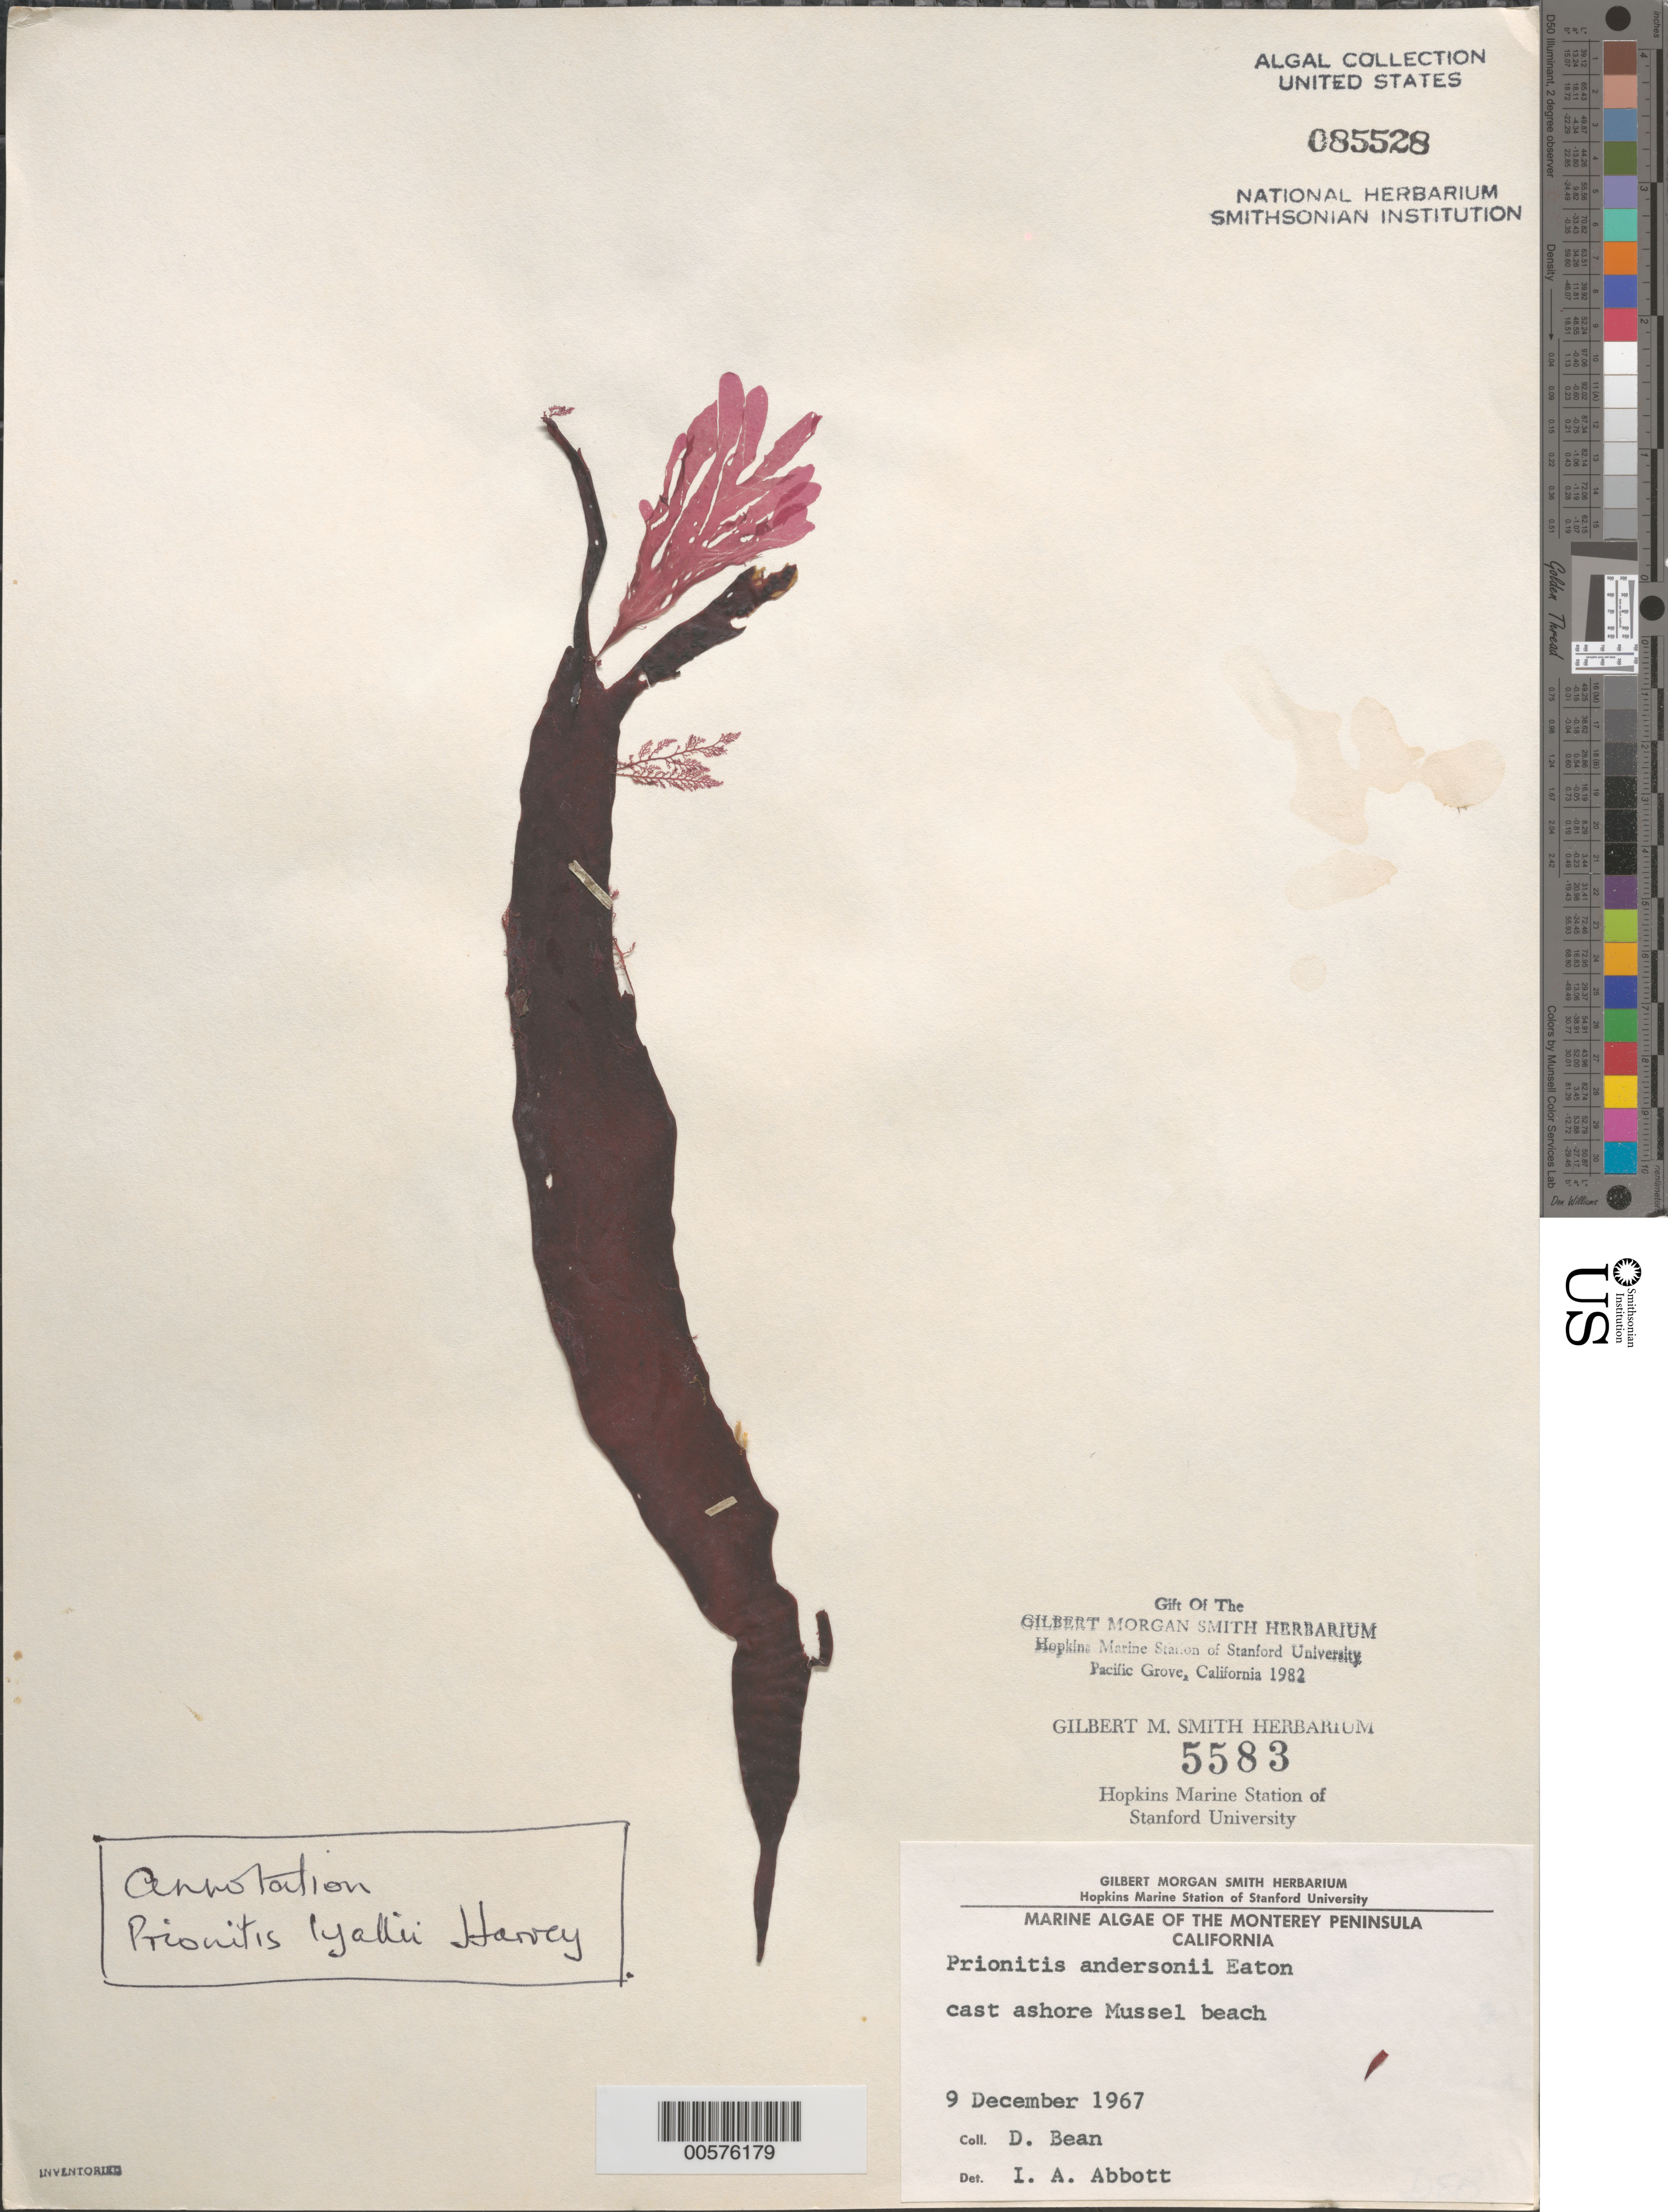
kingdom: Plantae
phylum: Rhodophyta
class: Florideophyceae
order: Cryptonemiales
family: Cryptonemiaceae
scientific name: Prionitis sternbergii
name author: (C. Agardh) J. Agardh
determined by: Algae name updating Project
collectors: D. Bean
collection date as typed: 09 Dec 1967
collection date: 1967-12-09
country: United States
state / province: California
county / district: Monterey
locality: Mussel Beach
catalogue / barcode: US 85528